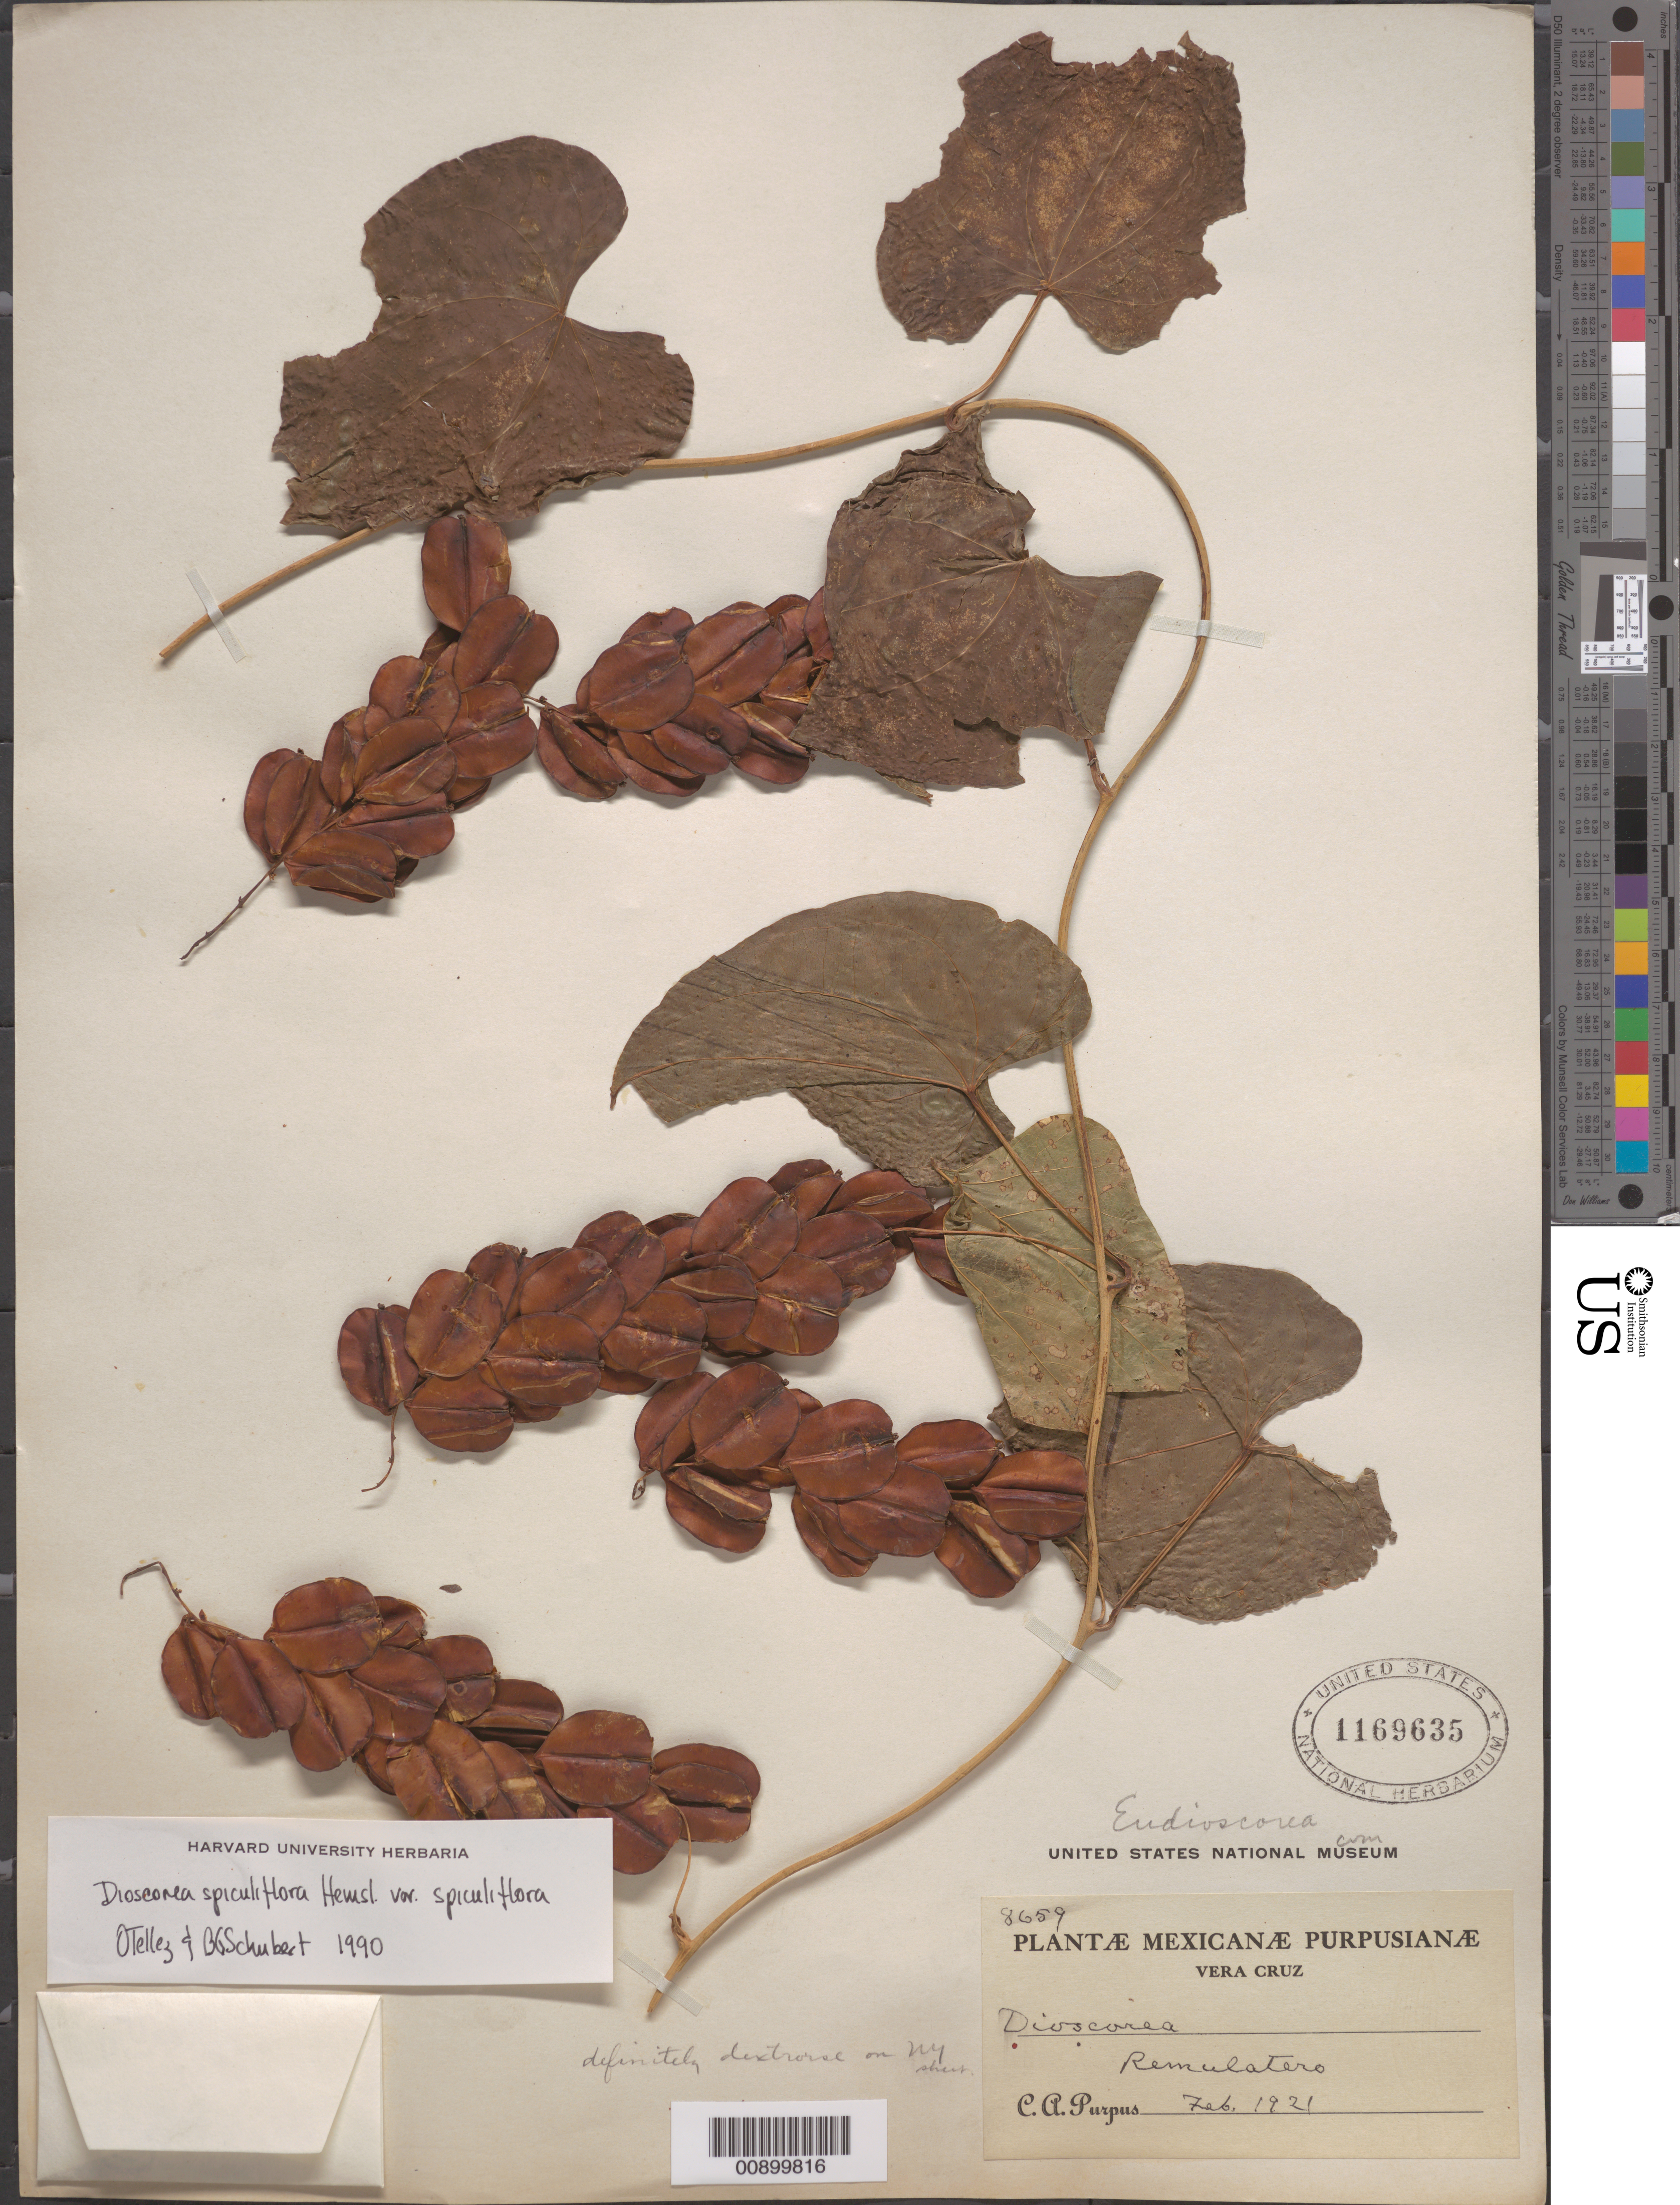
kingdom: Plantae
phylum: Tracheophyta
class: Liliopsida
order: Dioscoreales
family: Dioscoreaceae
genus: Dioscorea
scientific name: Dioscorea spiculiflora var. spiculiflora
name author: Hemsl.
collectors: C. A. Purpus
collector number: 8659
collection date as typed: Feb 1921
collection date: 1921-02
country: Mexico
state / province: Veracruz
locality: Remulatero, Veracruz.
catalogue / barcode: US 1169635